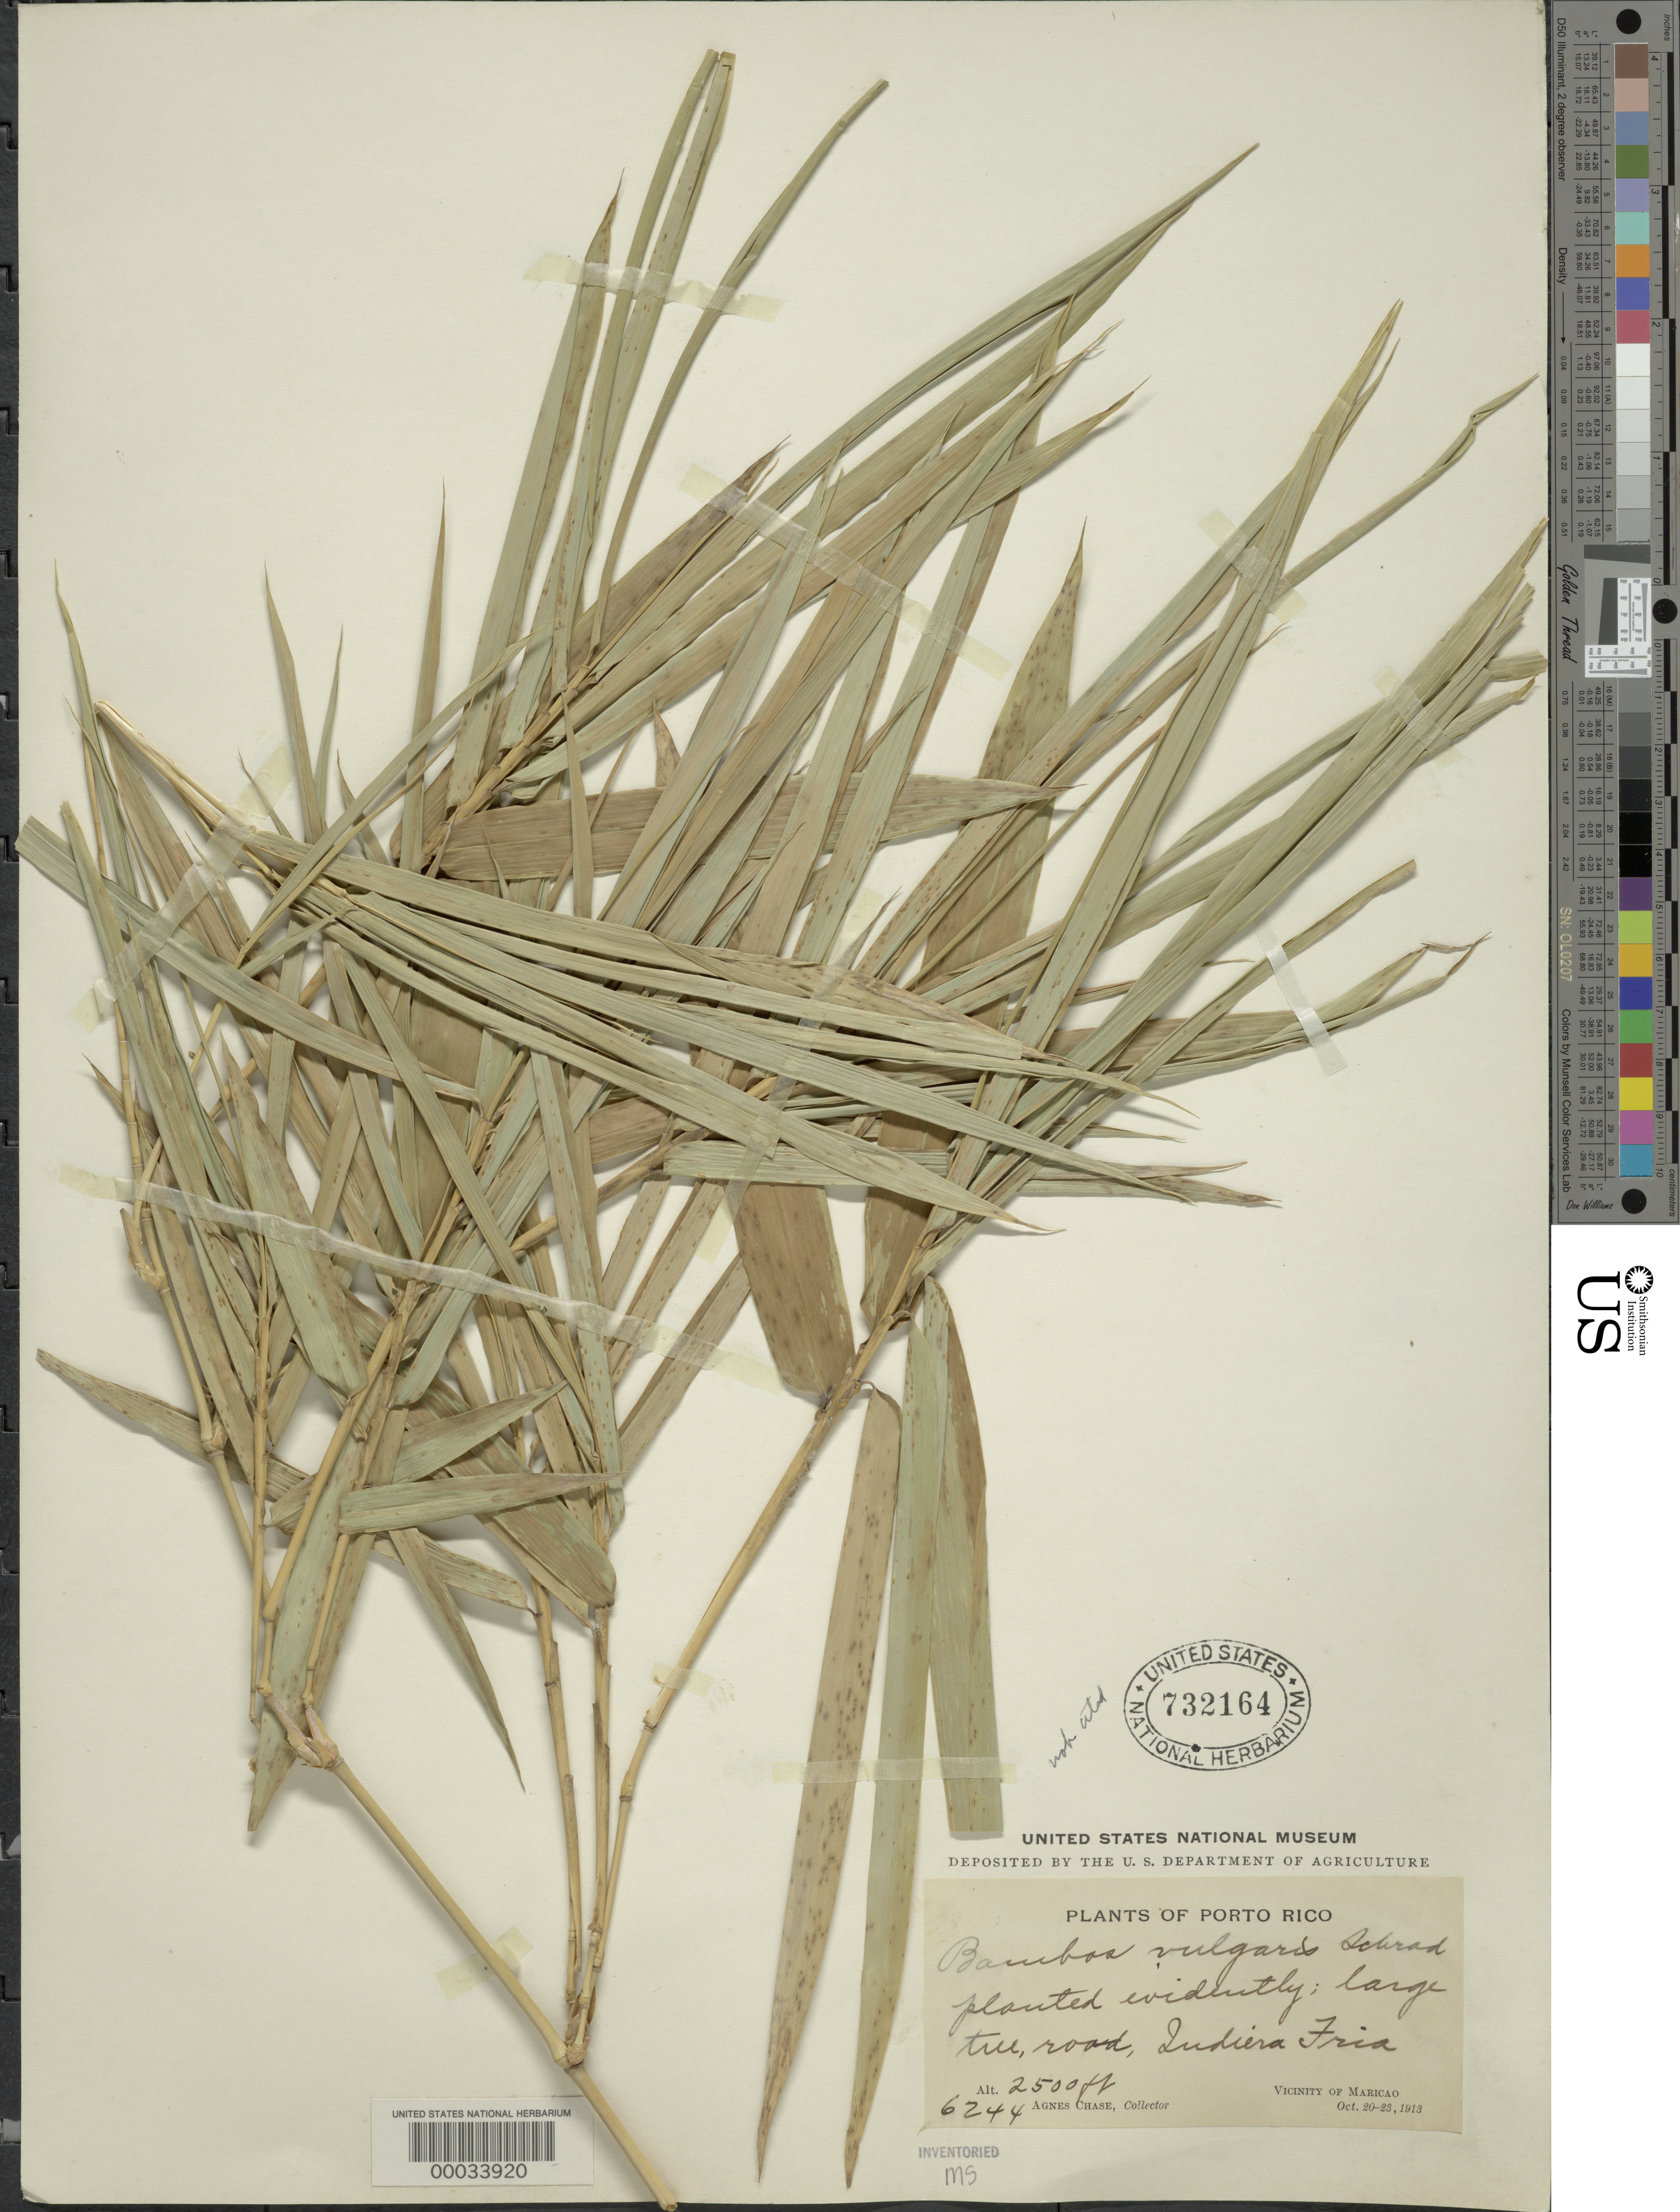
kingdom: Plantae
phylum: Tracheophyta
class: Liliopsida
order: Poales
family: Poaceae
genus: Bambusa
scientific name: Bambusa vulgaris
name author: Schrad. ex J.C. Wendl.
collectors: A. Chase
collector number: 6244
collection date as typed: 20 Oct 1913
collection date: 1913-10-20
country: Puerto Rico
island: Greater Antilles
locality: Marico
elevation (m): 763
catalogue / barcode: US 732164